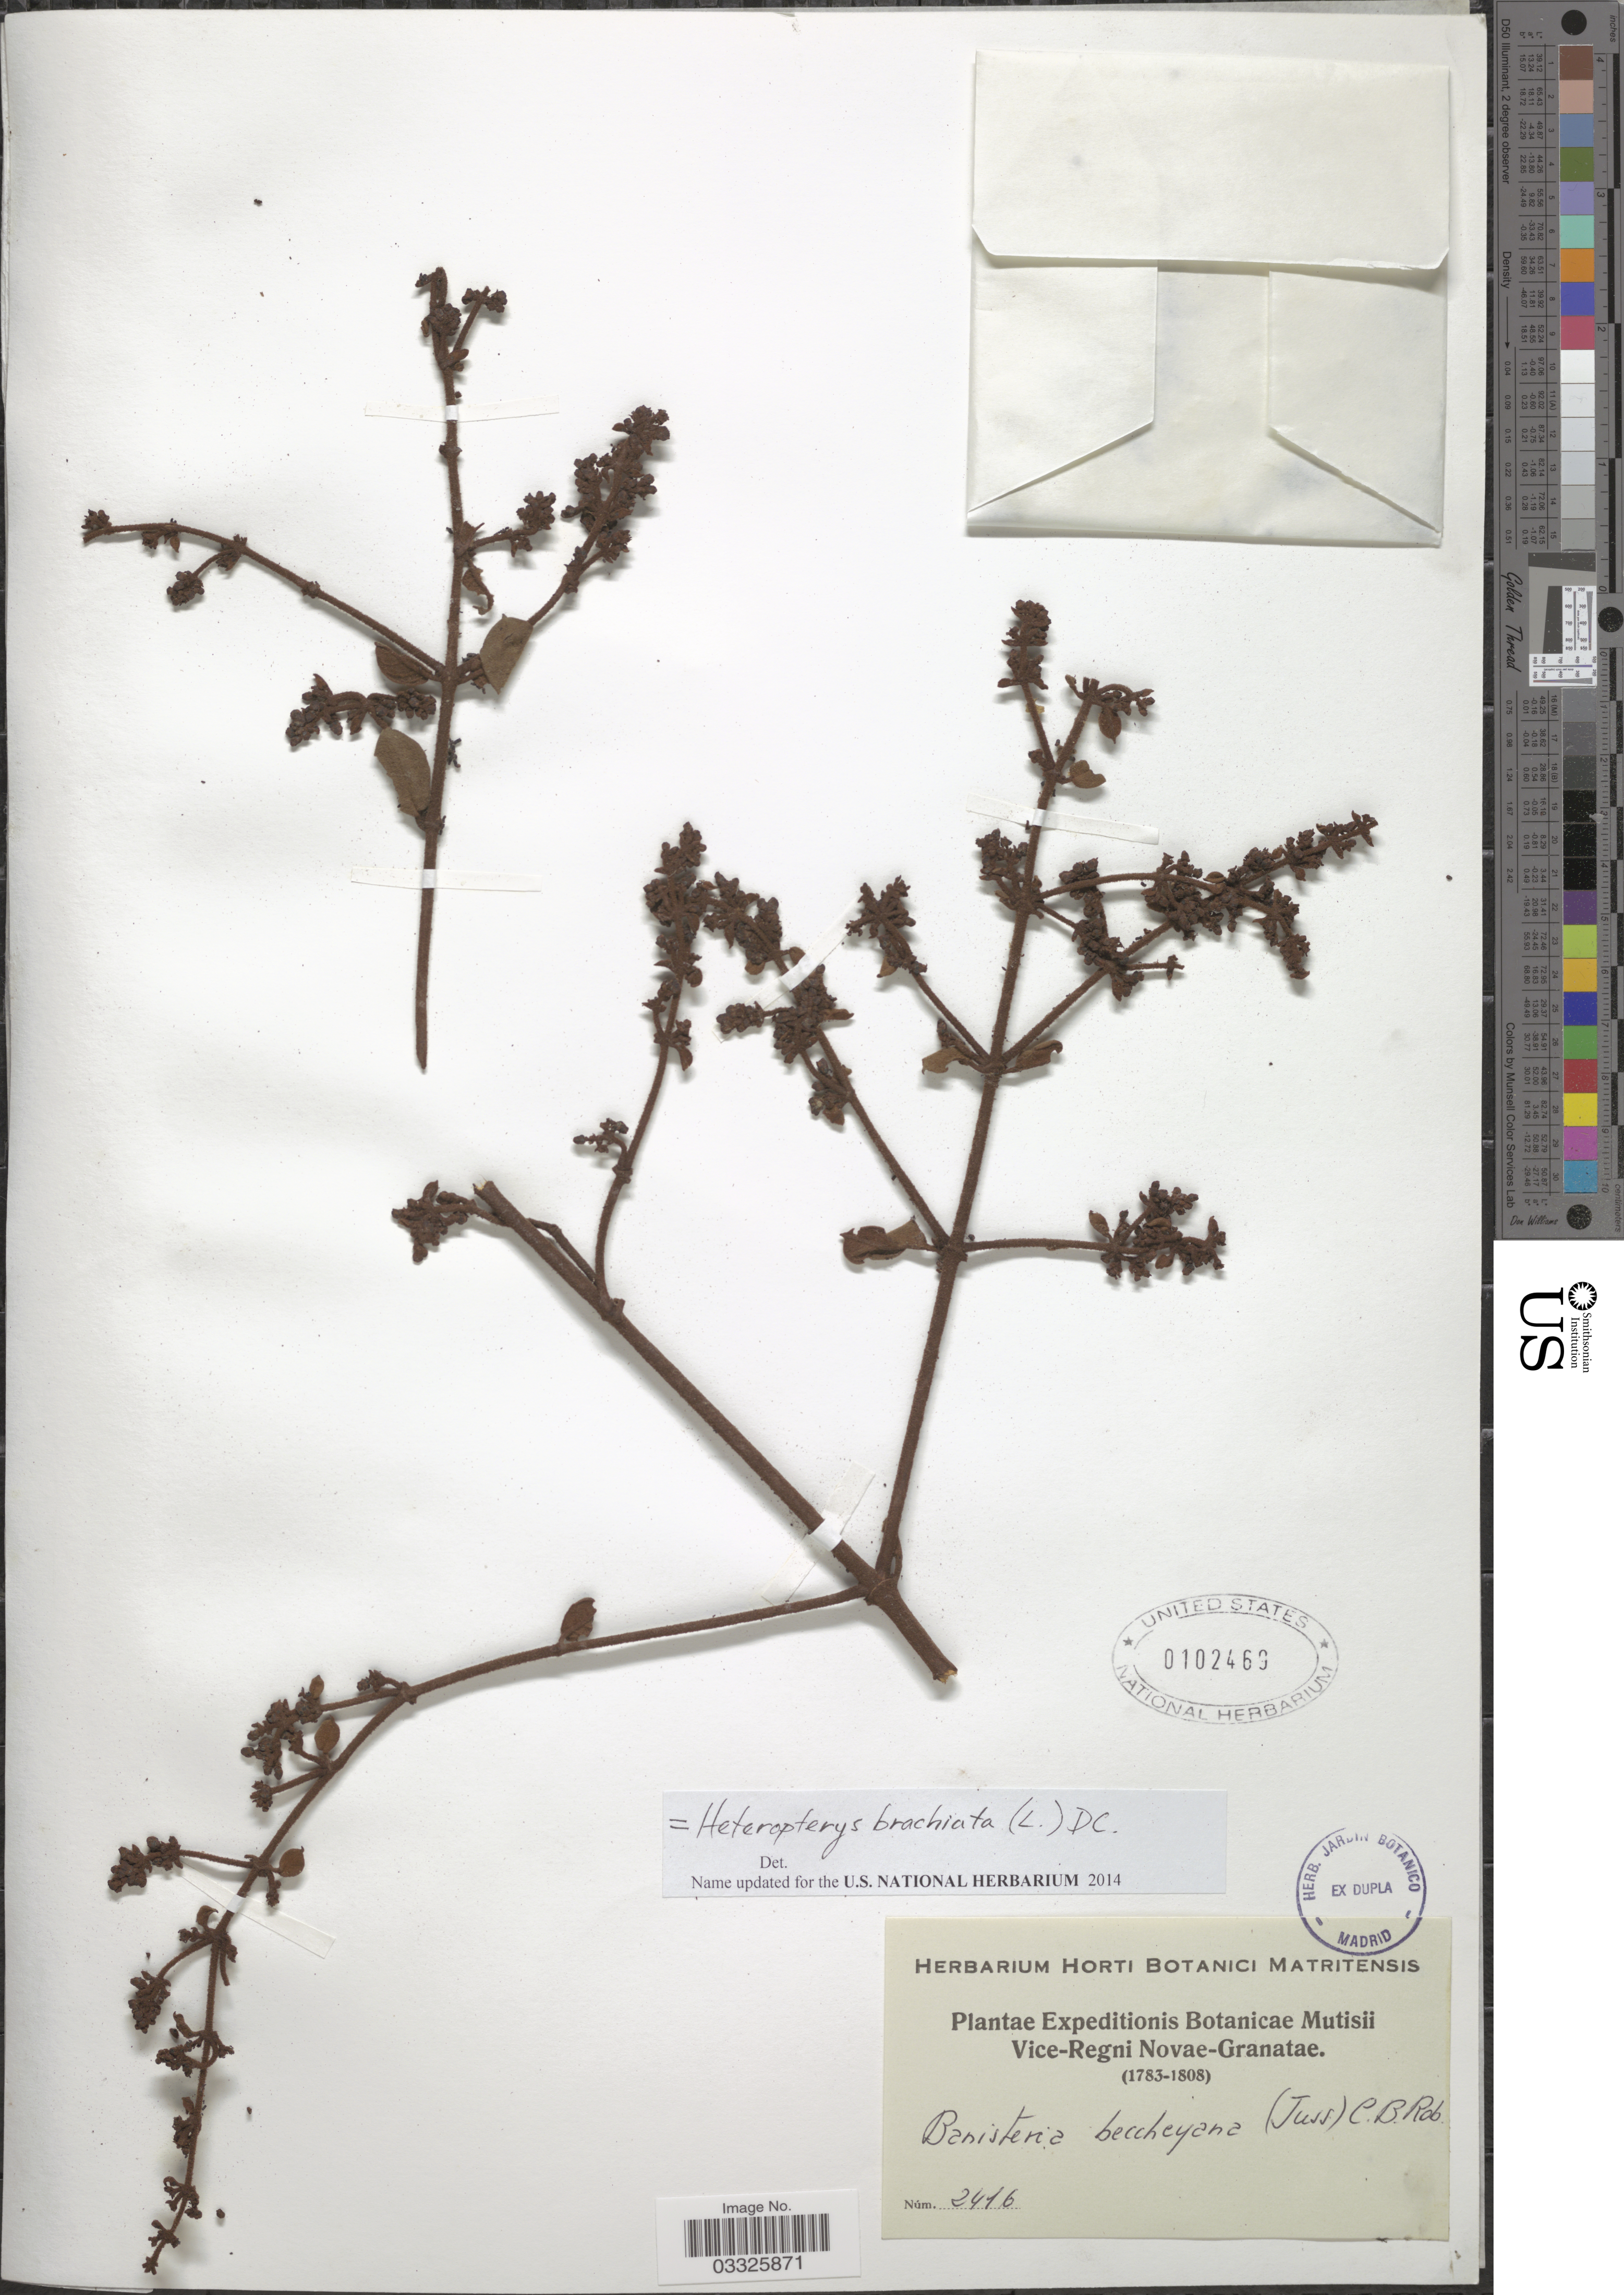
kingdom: Plantae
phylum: Tracheophyta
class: Magnoliopsida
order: Malpighiales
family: Malpighiaceae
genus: Heteropterys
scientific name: Heteropterys beecheyana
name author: A. Juss.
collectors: Expeditions Botanicae Mutisii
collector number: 2416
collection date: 1783/1808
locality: Vice-Regni Novae-Granatae.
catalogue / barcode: US 102469